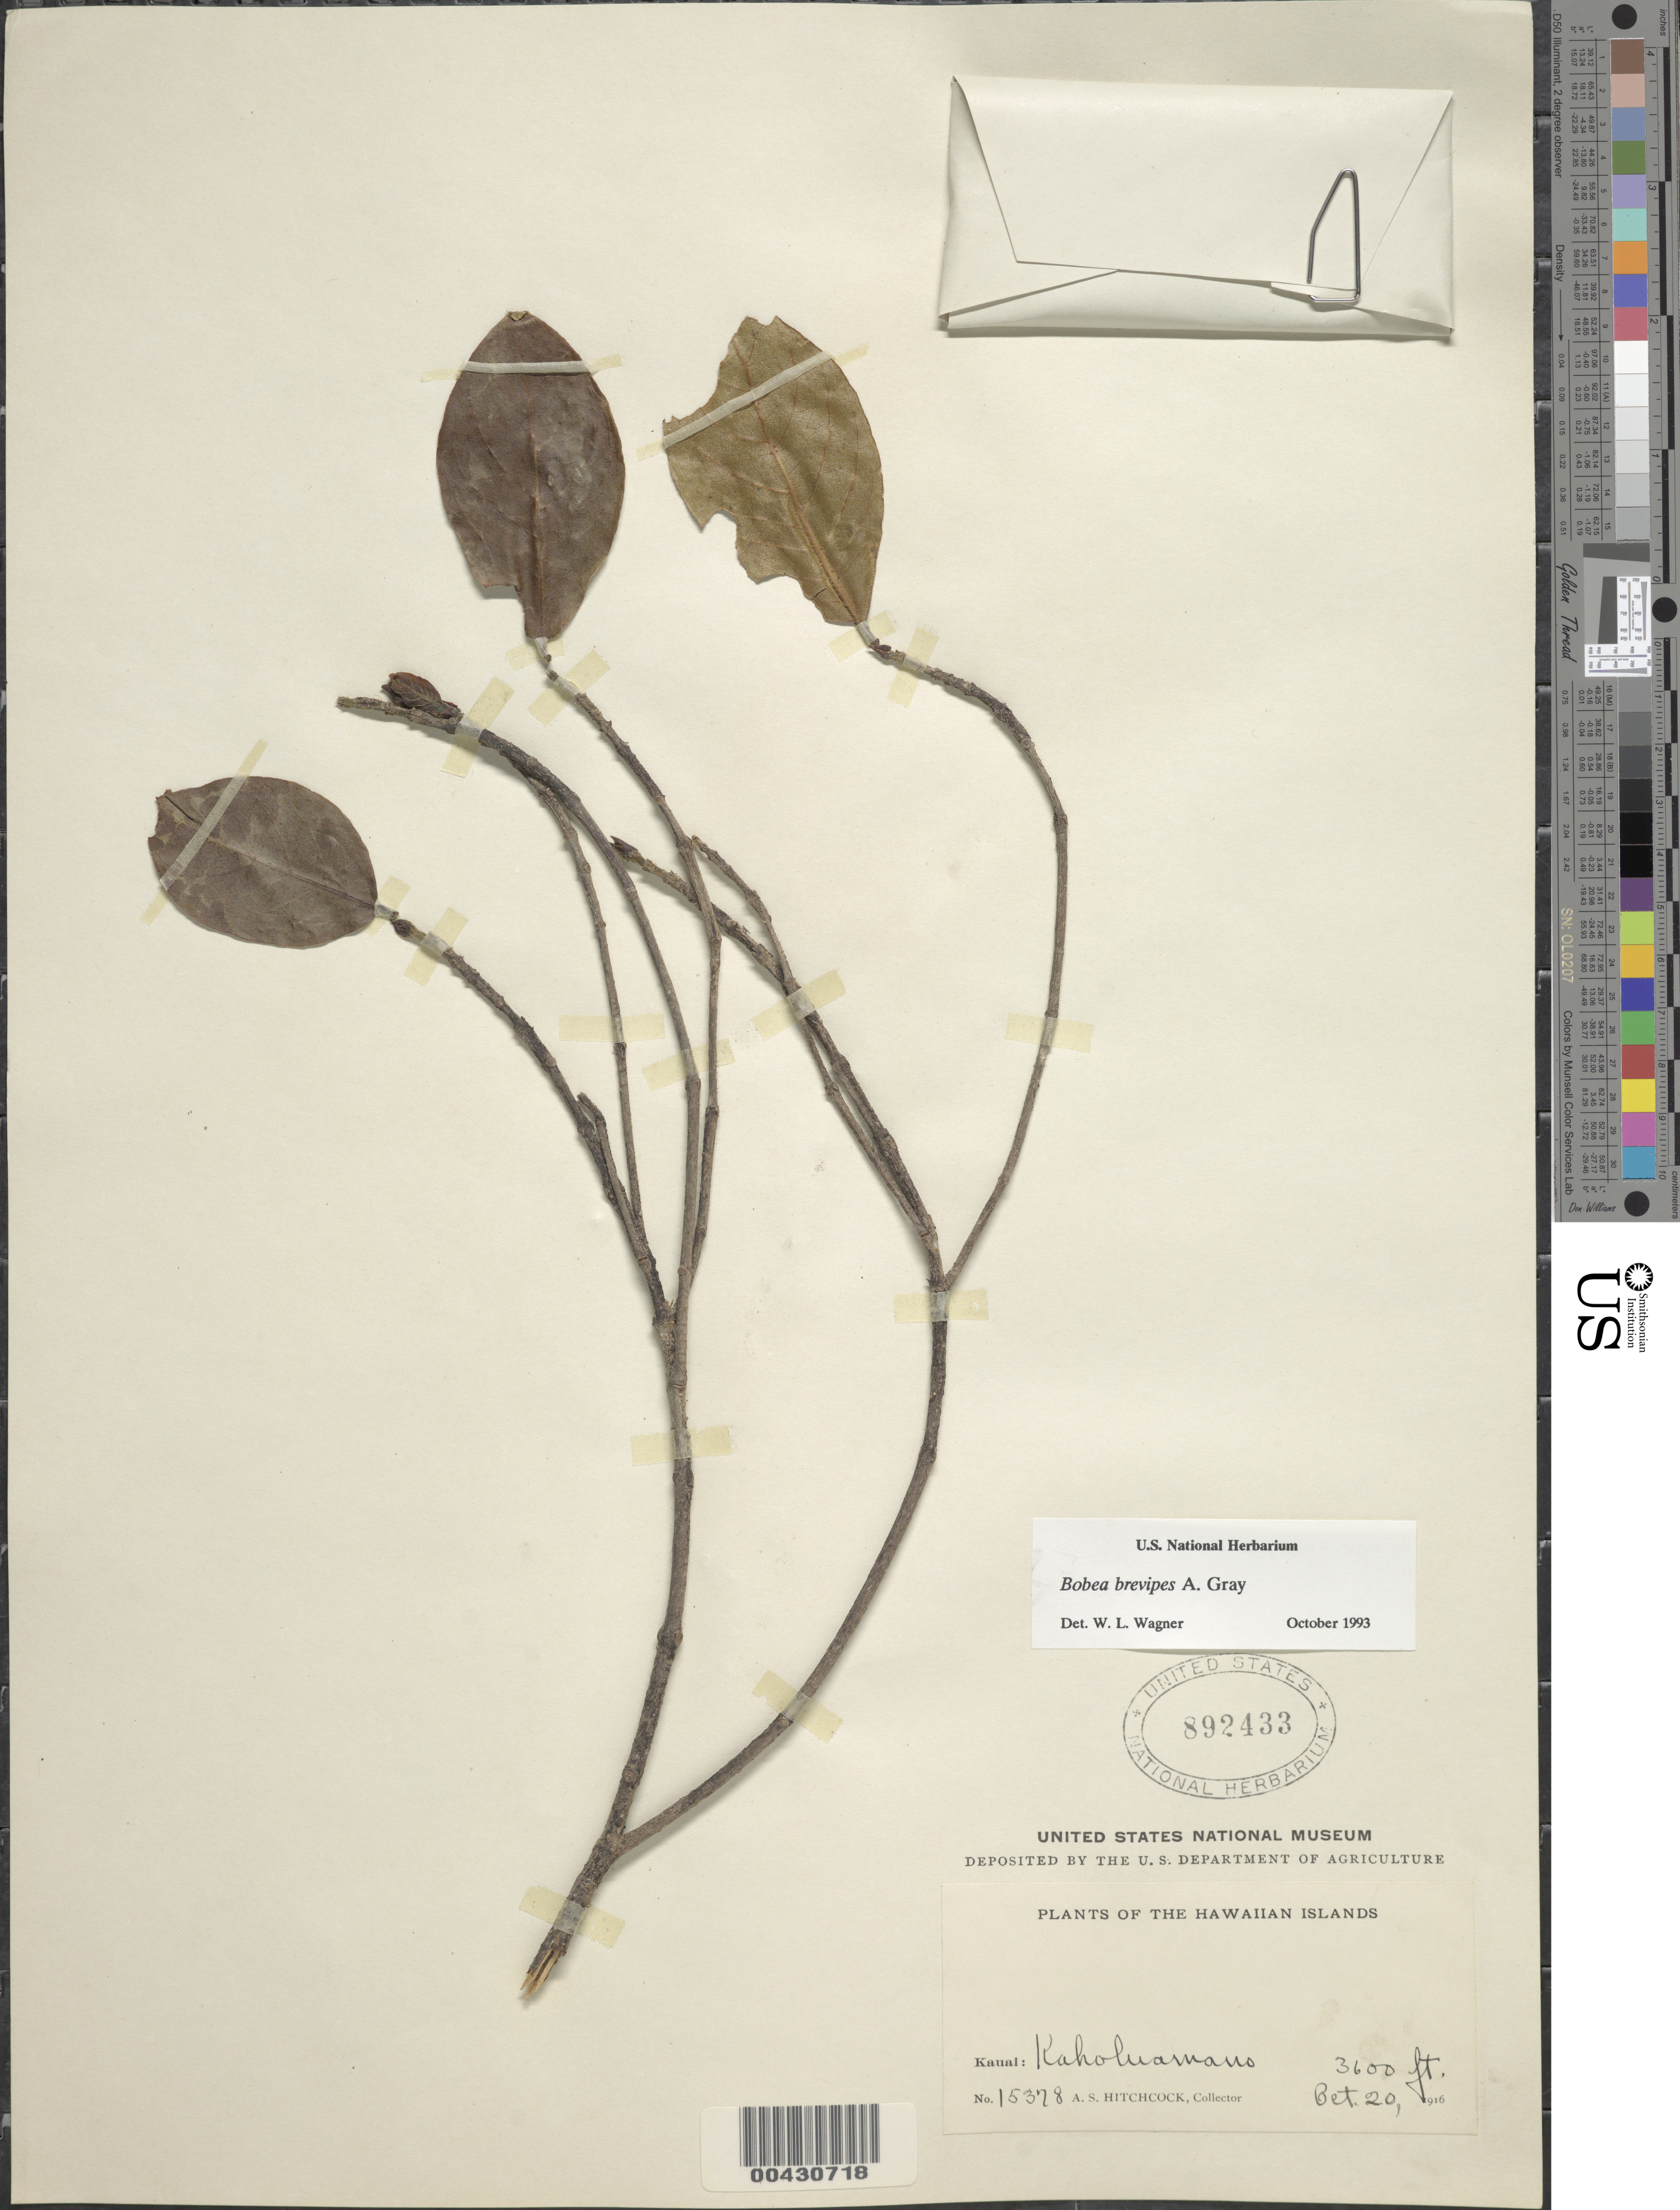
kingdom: Plantae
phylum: Tracheophyta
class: Magnoliopsida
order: Gentianales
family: Rubiaceae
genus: Bobea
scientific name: Bobea brevipes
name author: A. Gray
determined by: Wagner, W. L., (BOT), Smithsonian Institution - National Museum of Natural History (UNITED STATES)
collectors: A. S. Hitchcock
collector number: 15378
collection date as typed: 20 Oct 1916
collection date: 1916-10-20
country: United States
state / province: Hawaii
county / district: Kauai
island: Kaua'i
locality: Kaholuamano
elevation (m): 1097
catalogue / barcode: US 892433